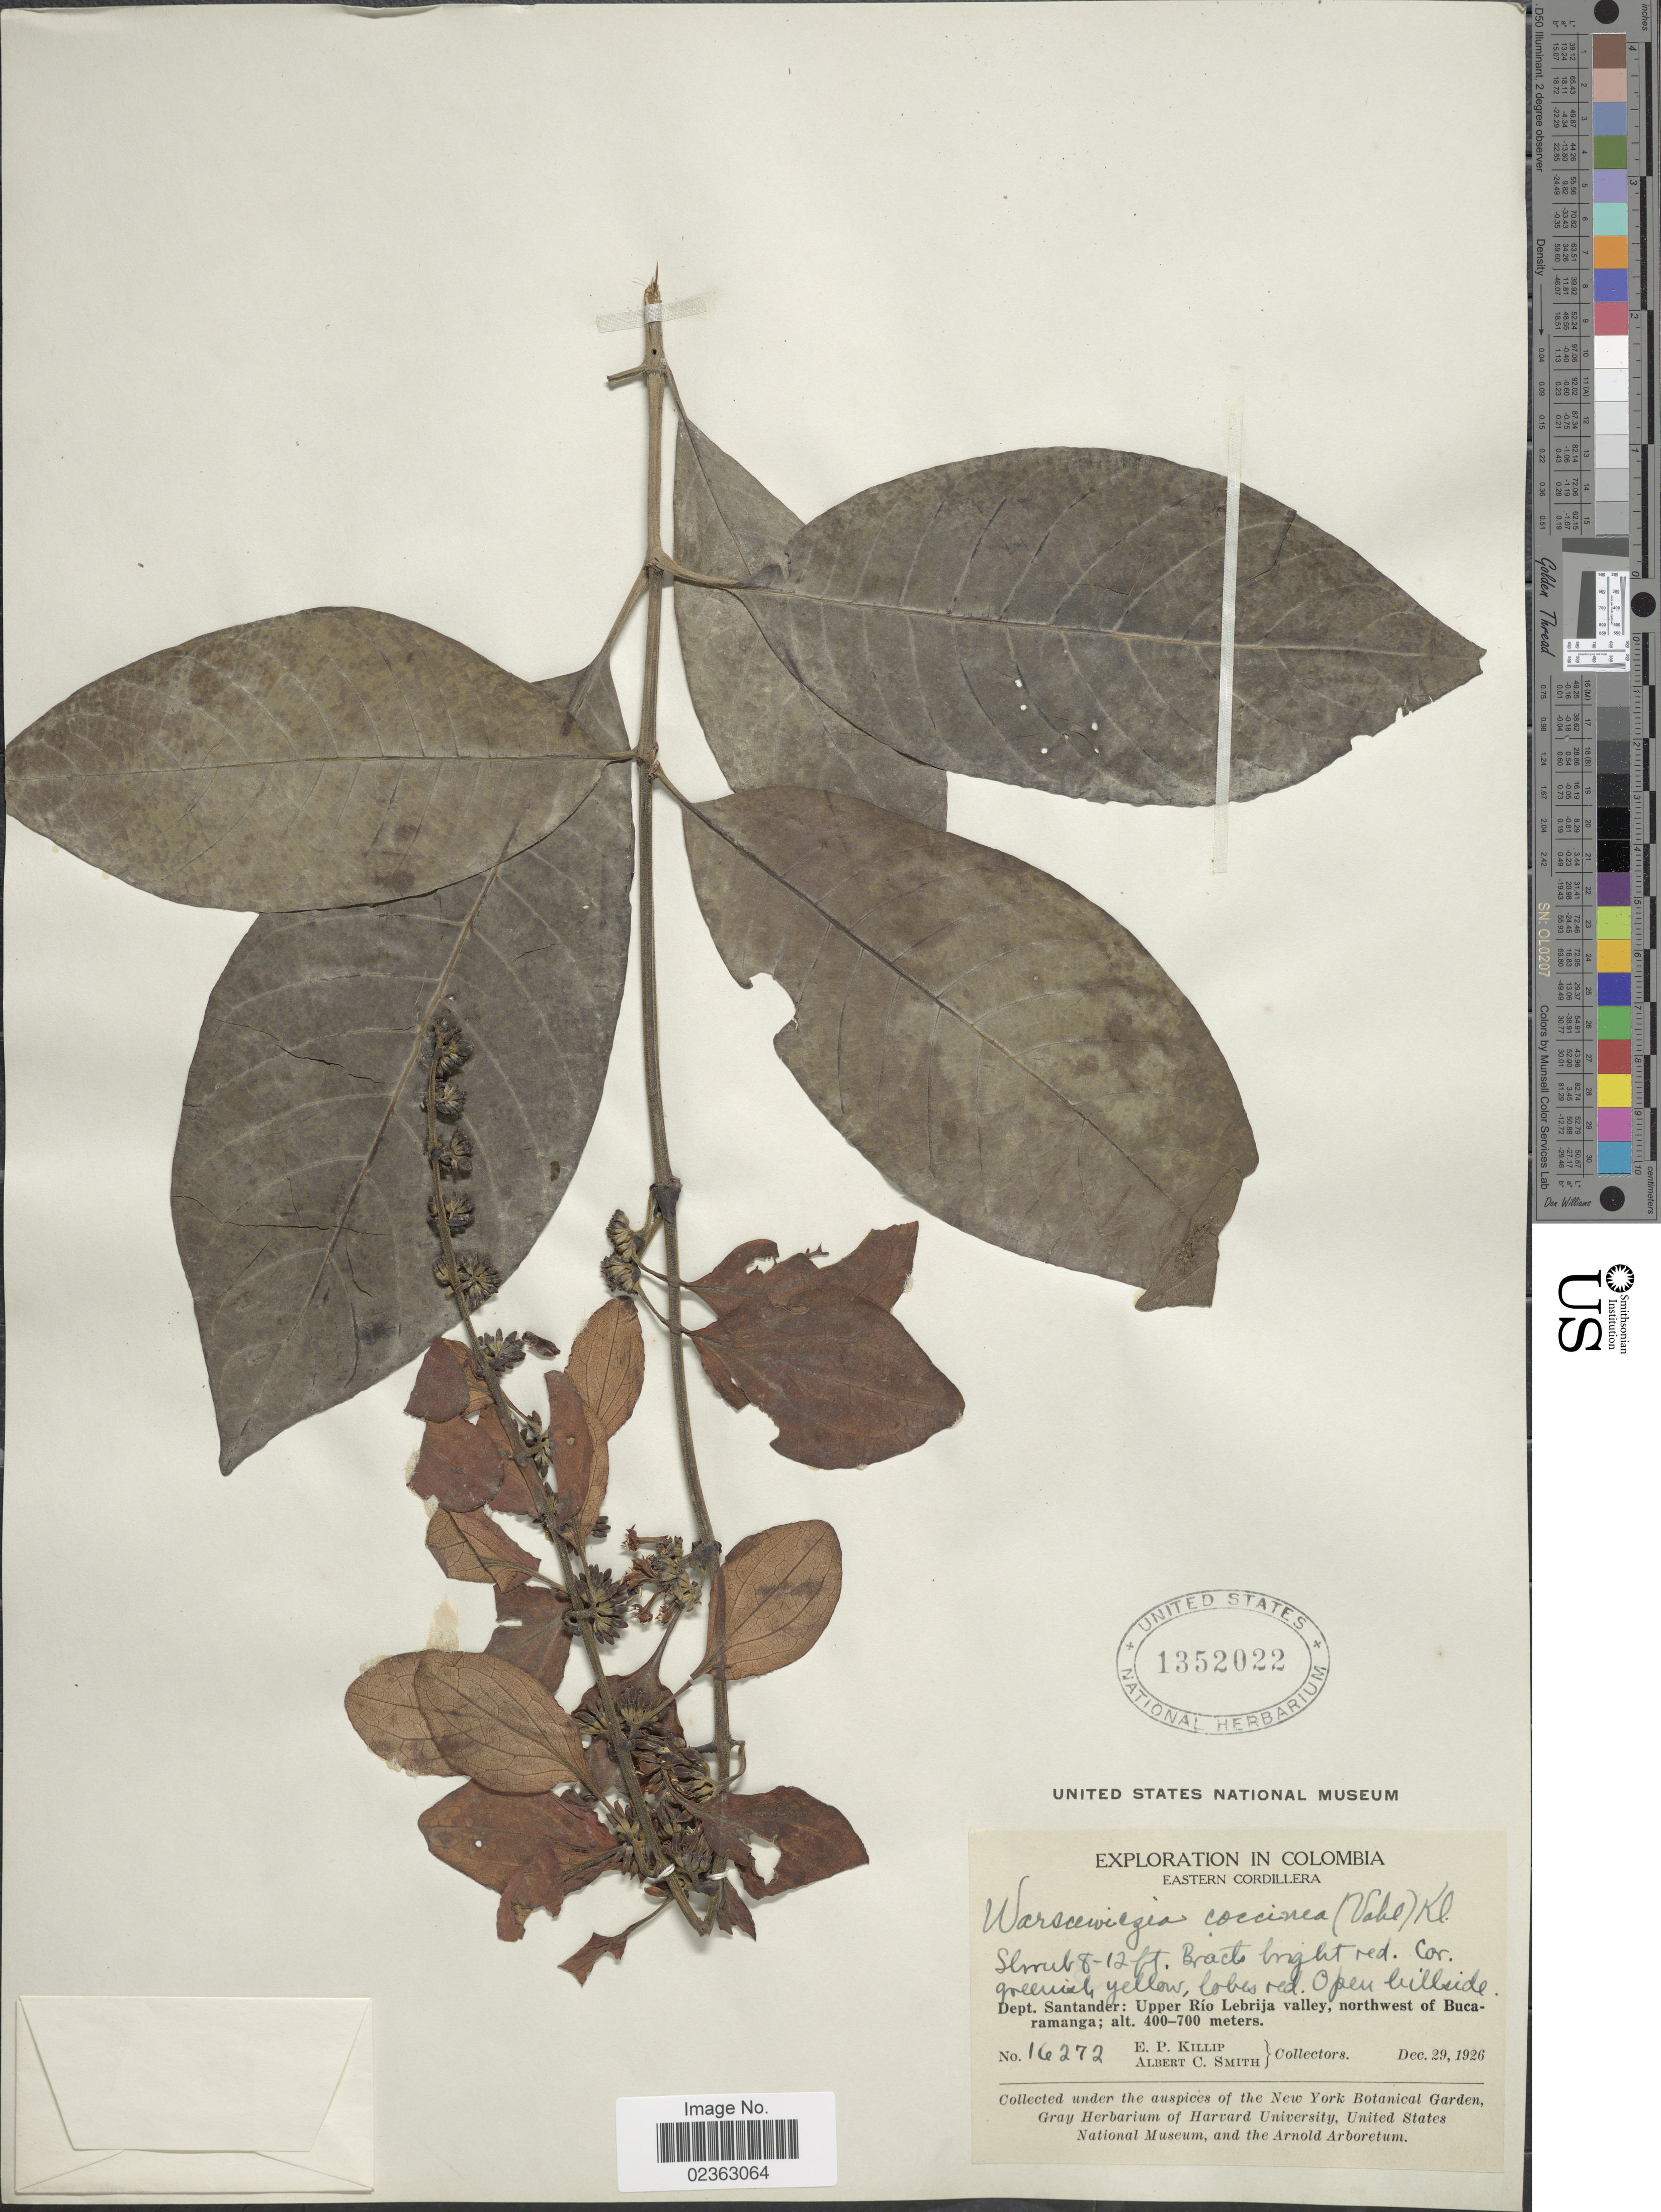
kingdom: Plantae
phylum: Tracheophyta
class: Magnoliopsida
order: Gentianales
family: Rubiaceae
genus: Warszewiczia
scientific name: Warszewiczia coccinea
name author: (Vahl) Klotzsch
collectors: E. P. Killip & A. C. Smith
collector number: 16272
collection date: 1926-12-29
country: Colombia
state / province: Santander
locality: Eastern Cordillera, Upper Rio Lebrija valley, northwest of Bucaramanga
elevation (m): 400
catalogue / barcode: US 1352022